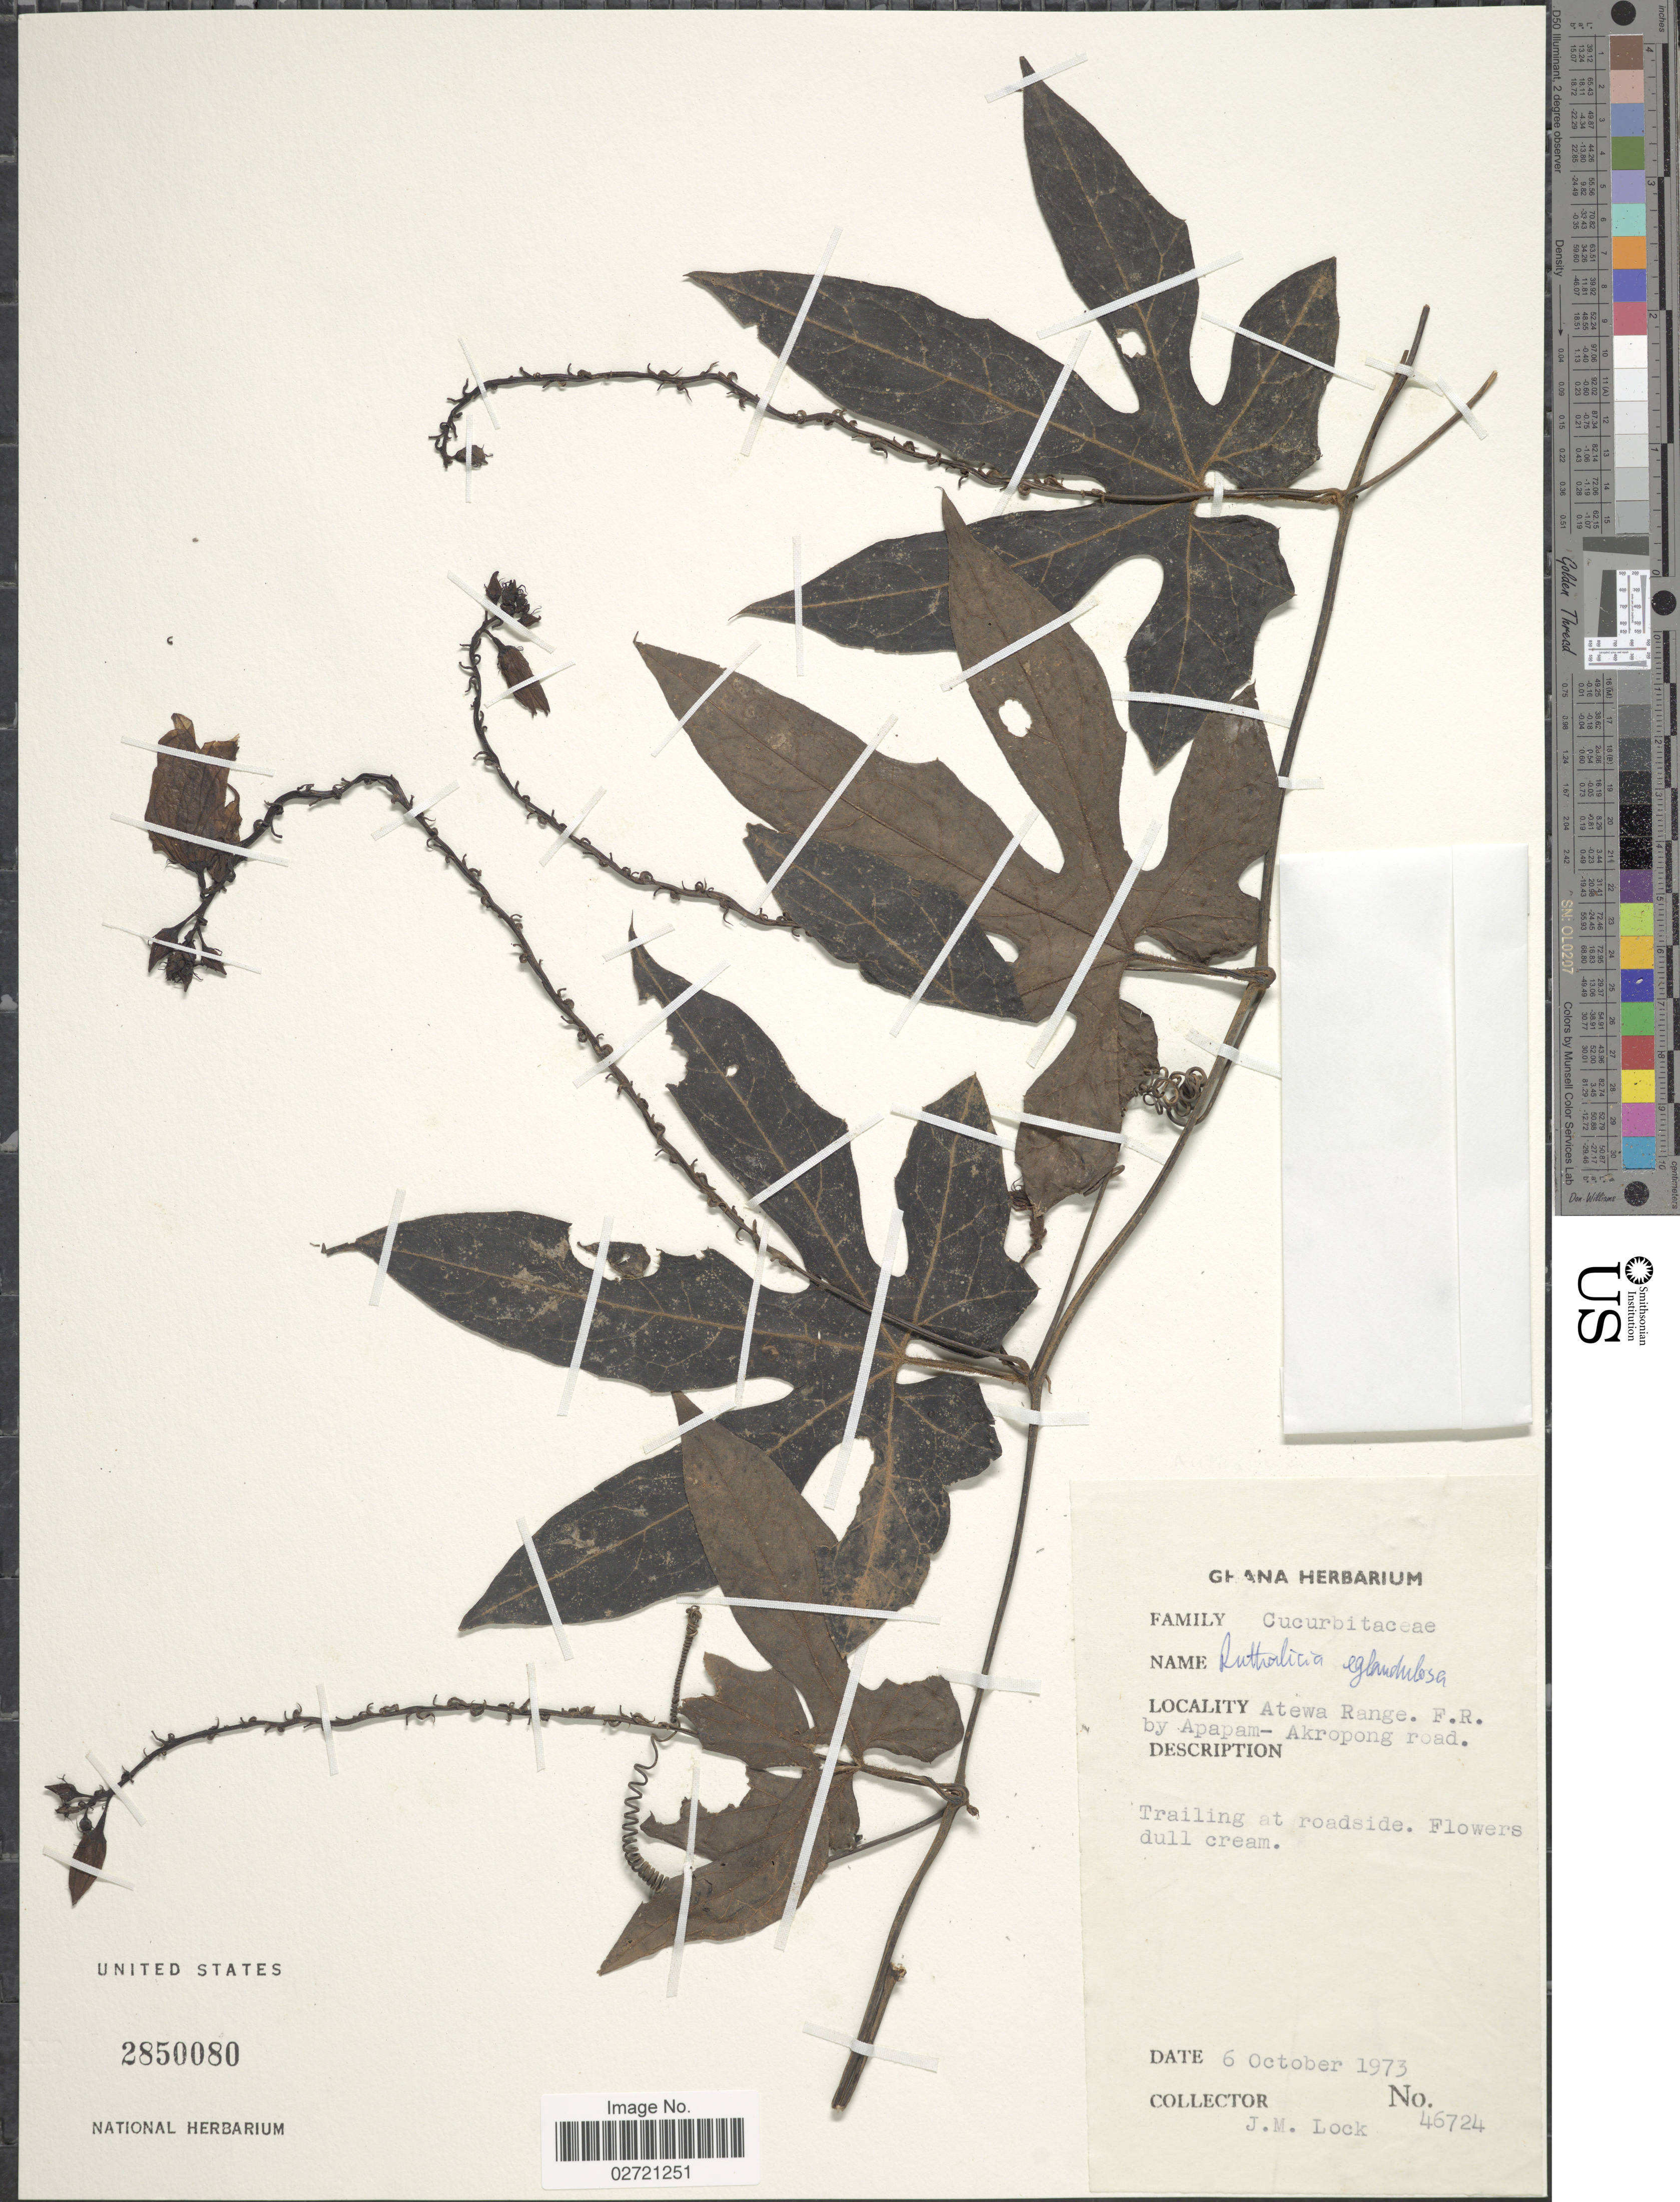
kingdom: Plantae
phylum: Tracheophyta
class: Magnoliopsida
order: Cucurbitales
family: Cucurbitaceae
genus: Ruthalicia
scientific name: Ruthalicia eglandulosa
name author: (Hook. f.) C. Jeffrey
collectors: J. M. Lock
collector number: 46724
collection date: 1973-10-06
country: Ghana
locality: Atewa Range. F.R. by Apapam-Akropong road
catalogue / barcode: US 2850080